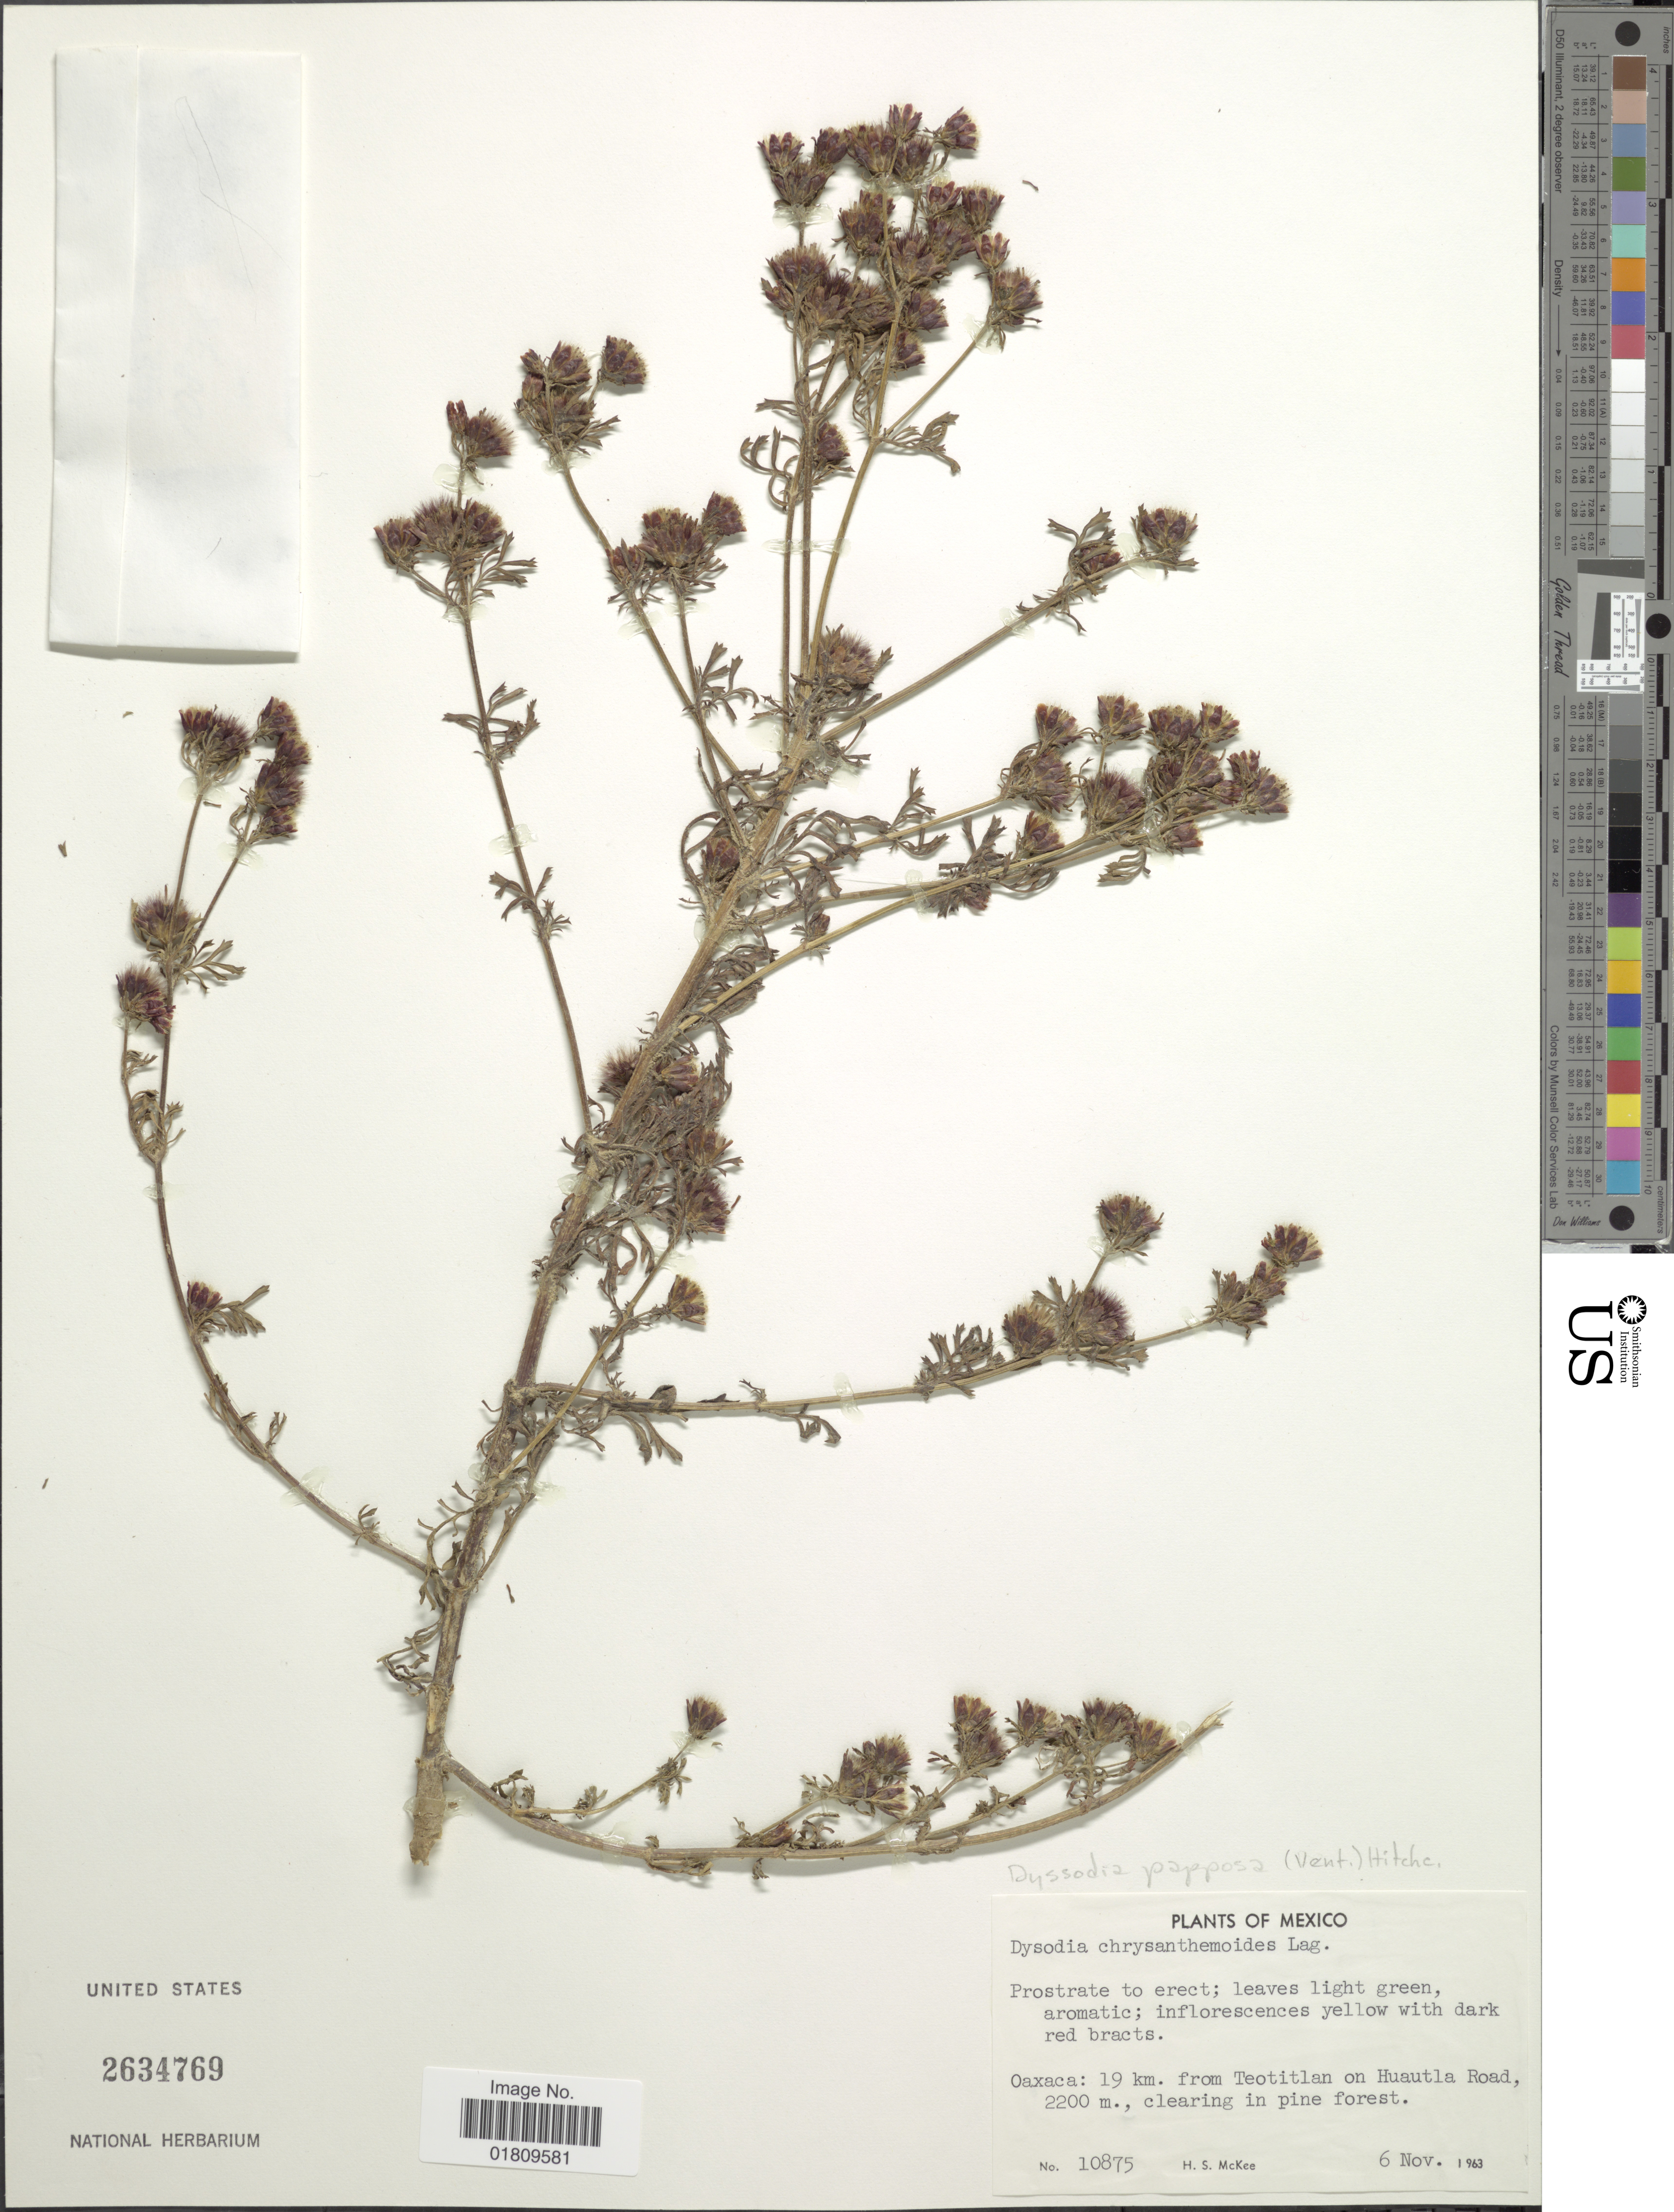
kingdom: Plantae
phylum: Tracheophyta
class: Magnoliopsida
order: Asterales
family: Asteraceae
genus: Dyssodia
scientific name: Dyssodia papposa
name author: (Vent.) Hitchc.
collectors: H. S. McKee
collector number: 10875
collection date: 1963-11-06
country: Mexico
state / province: Oaxaca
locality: Prostrate to erect; 19 km. from Teotitlna on Huautla Road, clearing in pine forest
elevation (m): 2200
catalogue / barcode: US 2634769